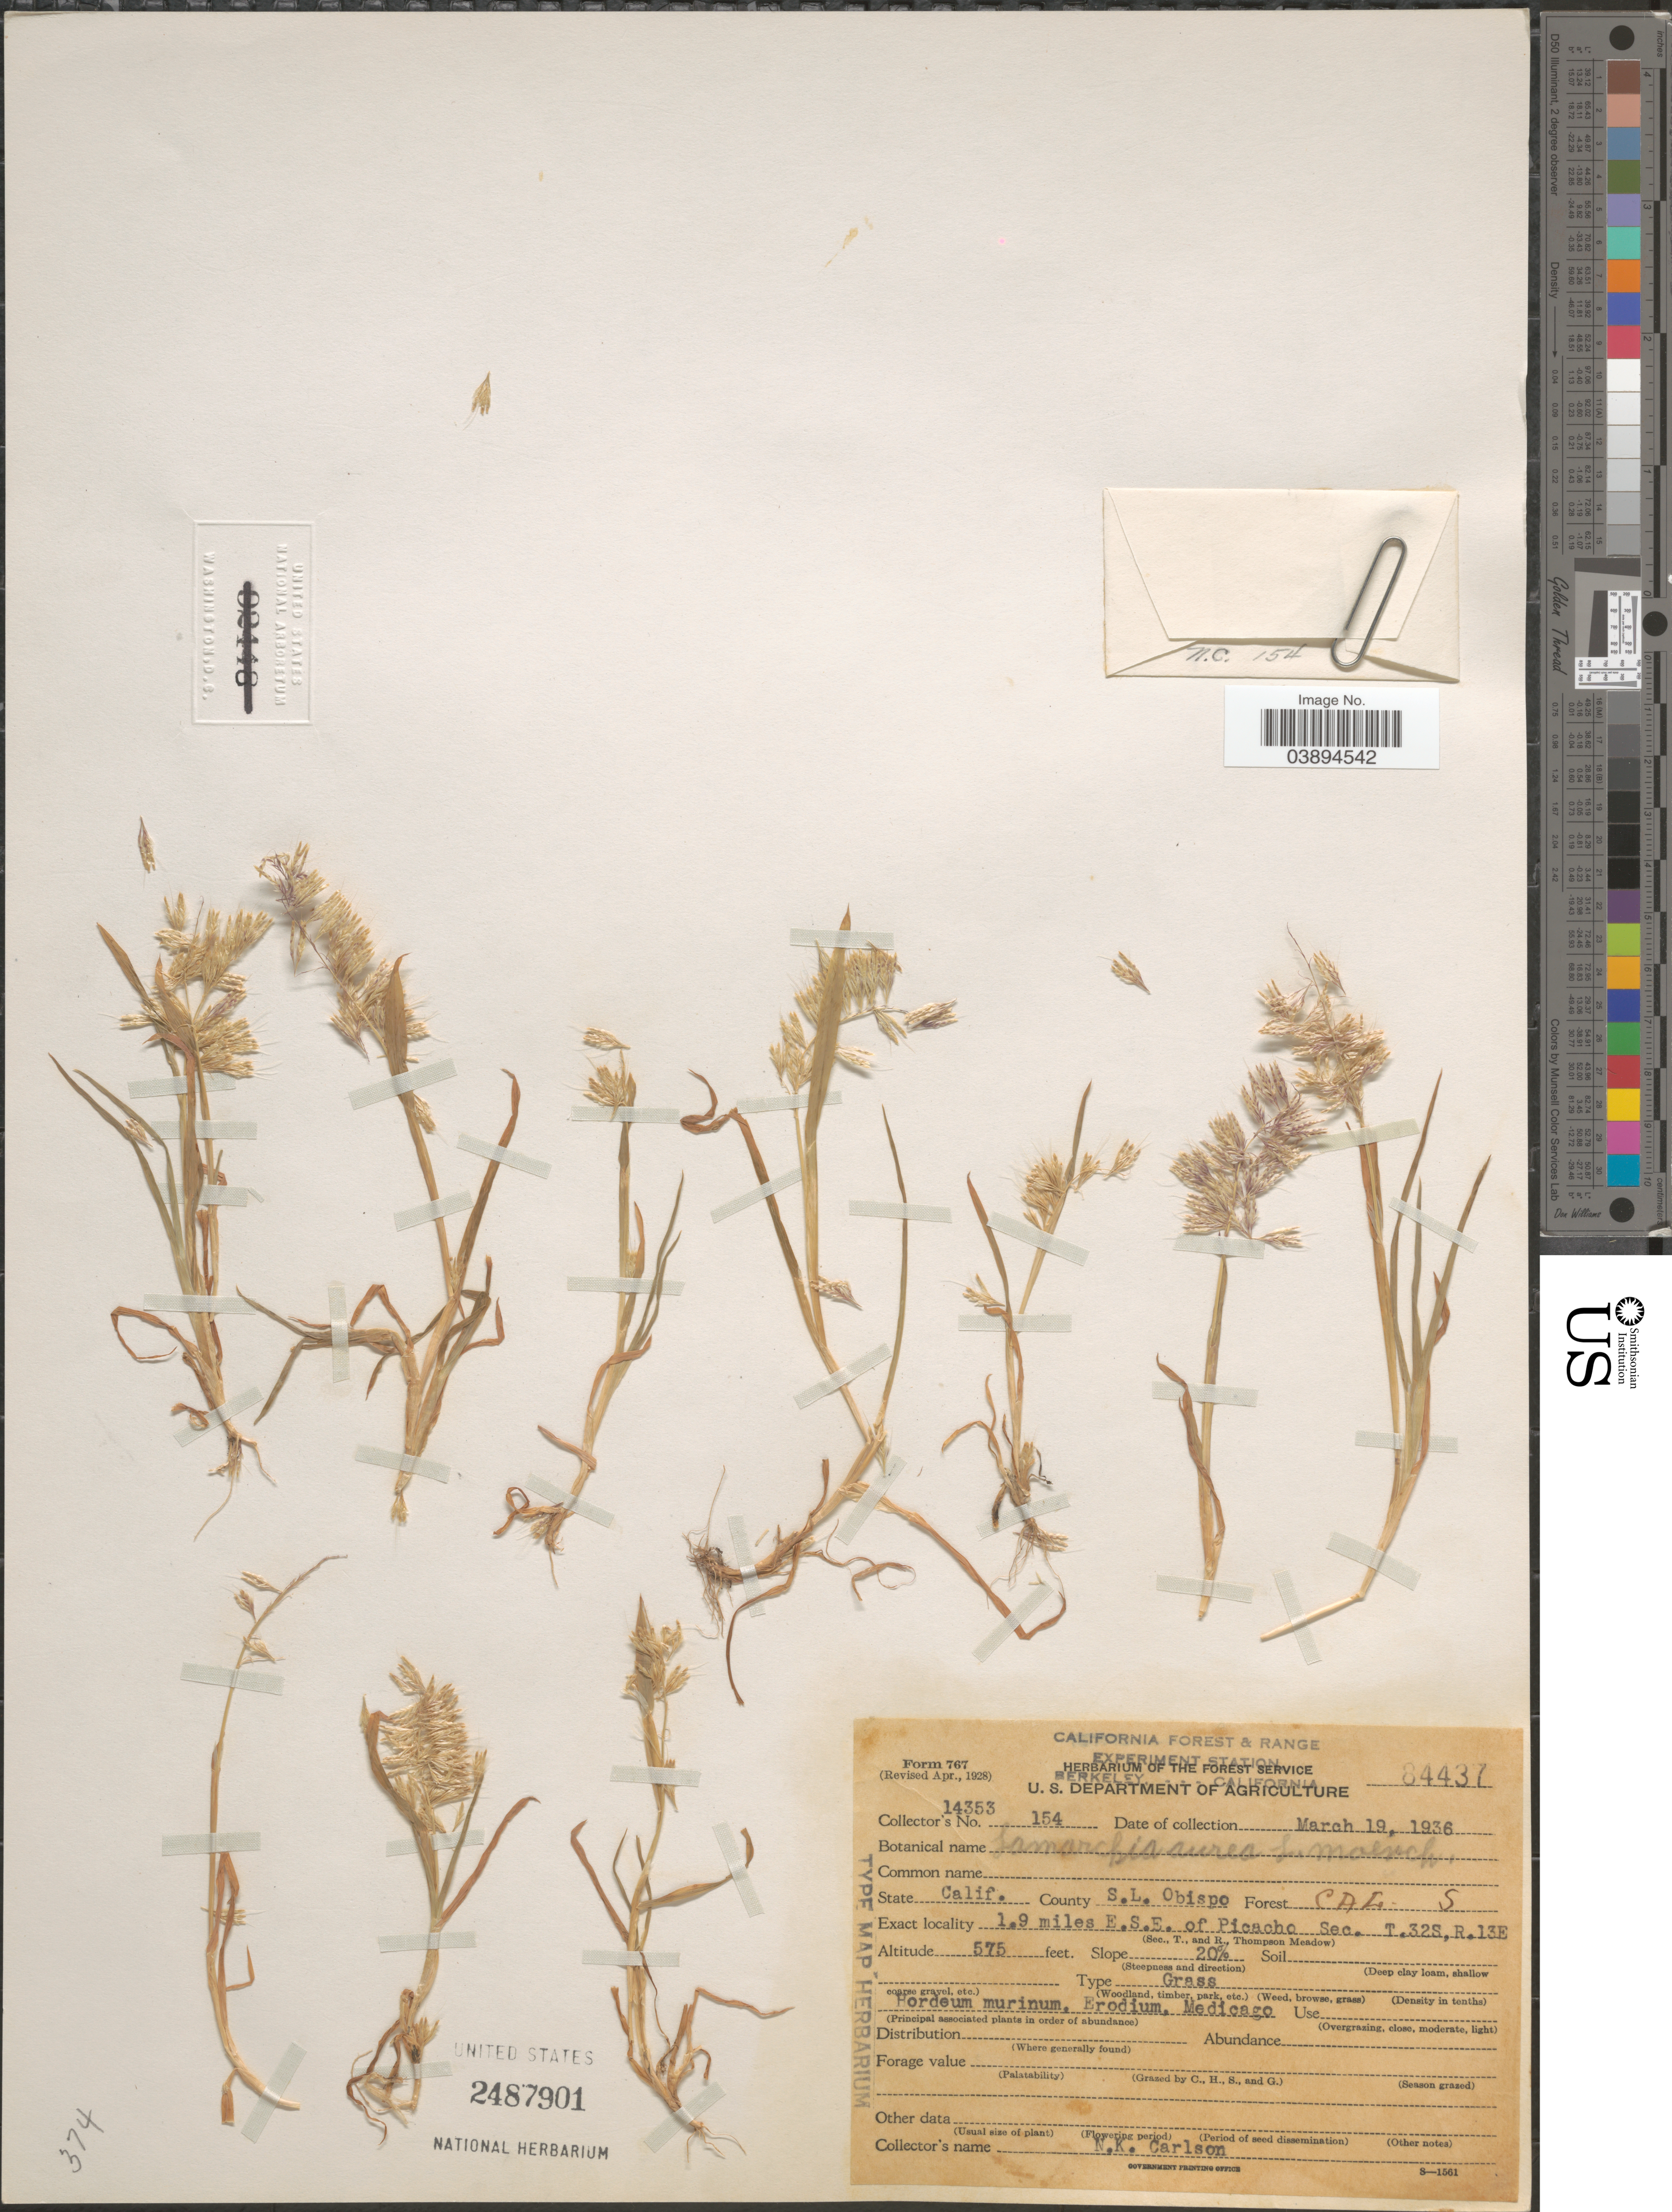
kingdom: Plantae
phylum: Tracheophyta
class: Liliopsida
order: Poales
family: Poaceae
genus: Lamarckia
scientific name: Lamarckia aurea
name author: (L.) Moench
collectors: N. Carlson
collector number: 154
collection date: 1936-03-19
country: United States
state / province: California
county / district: San Luis Obispo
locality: County S. L. Obispo. Forest Cal. S. 1.9 miles E.S.E. of Picacho Sec. T.32S, R.13E.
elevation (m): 175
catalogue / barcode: US 2487901